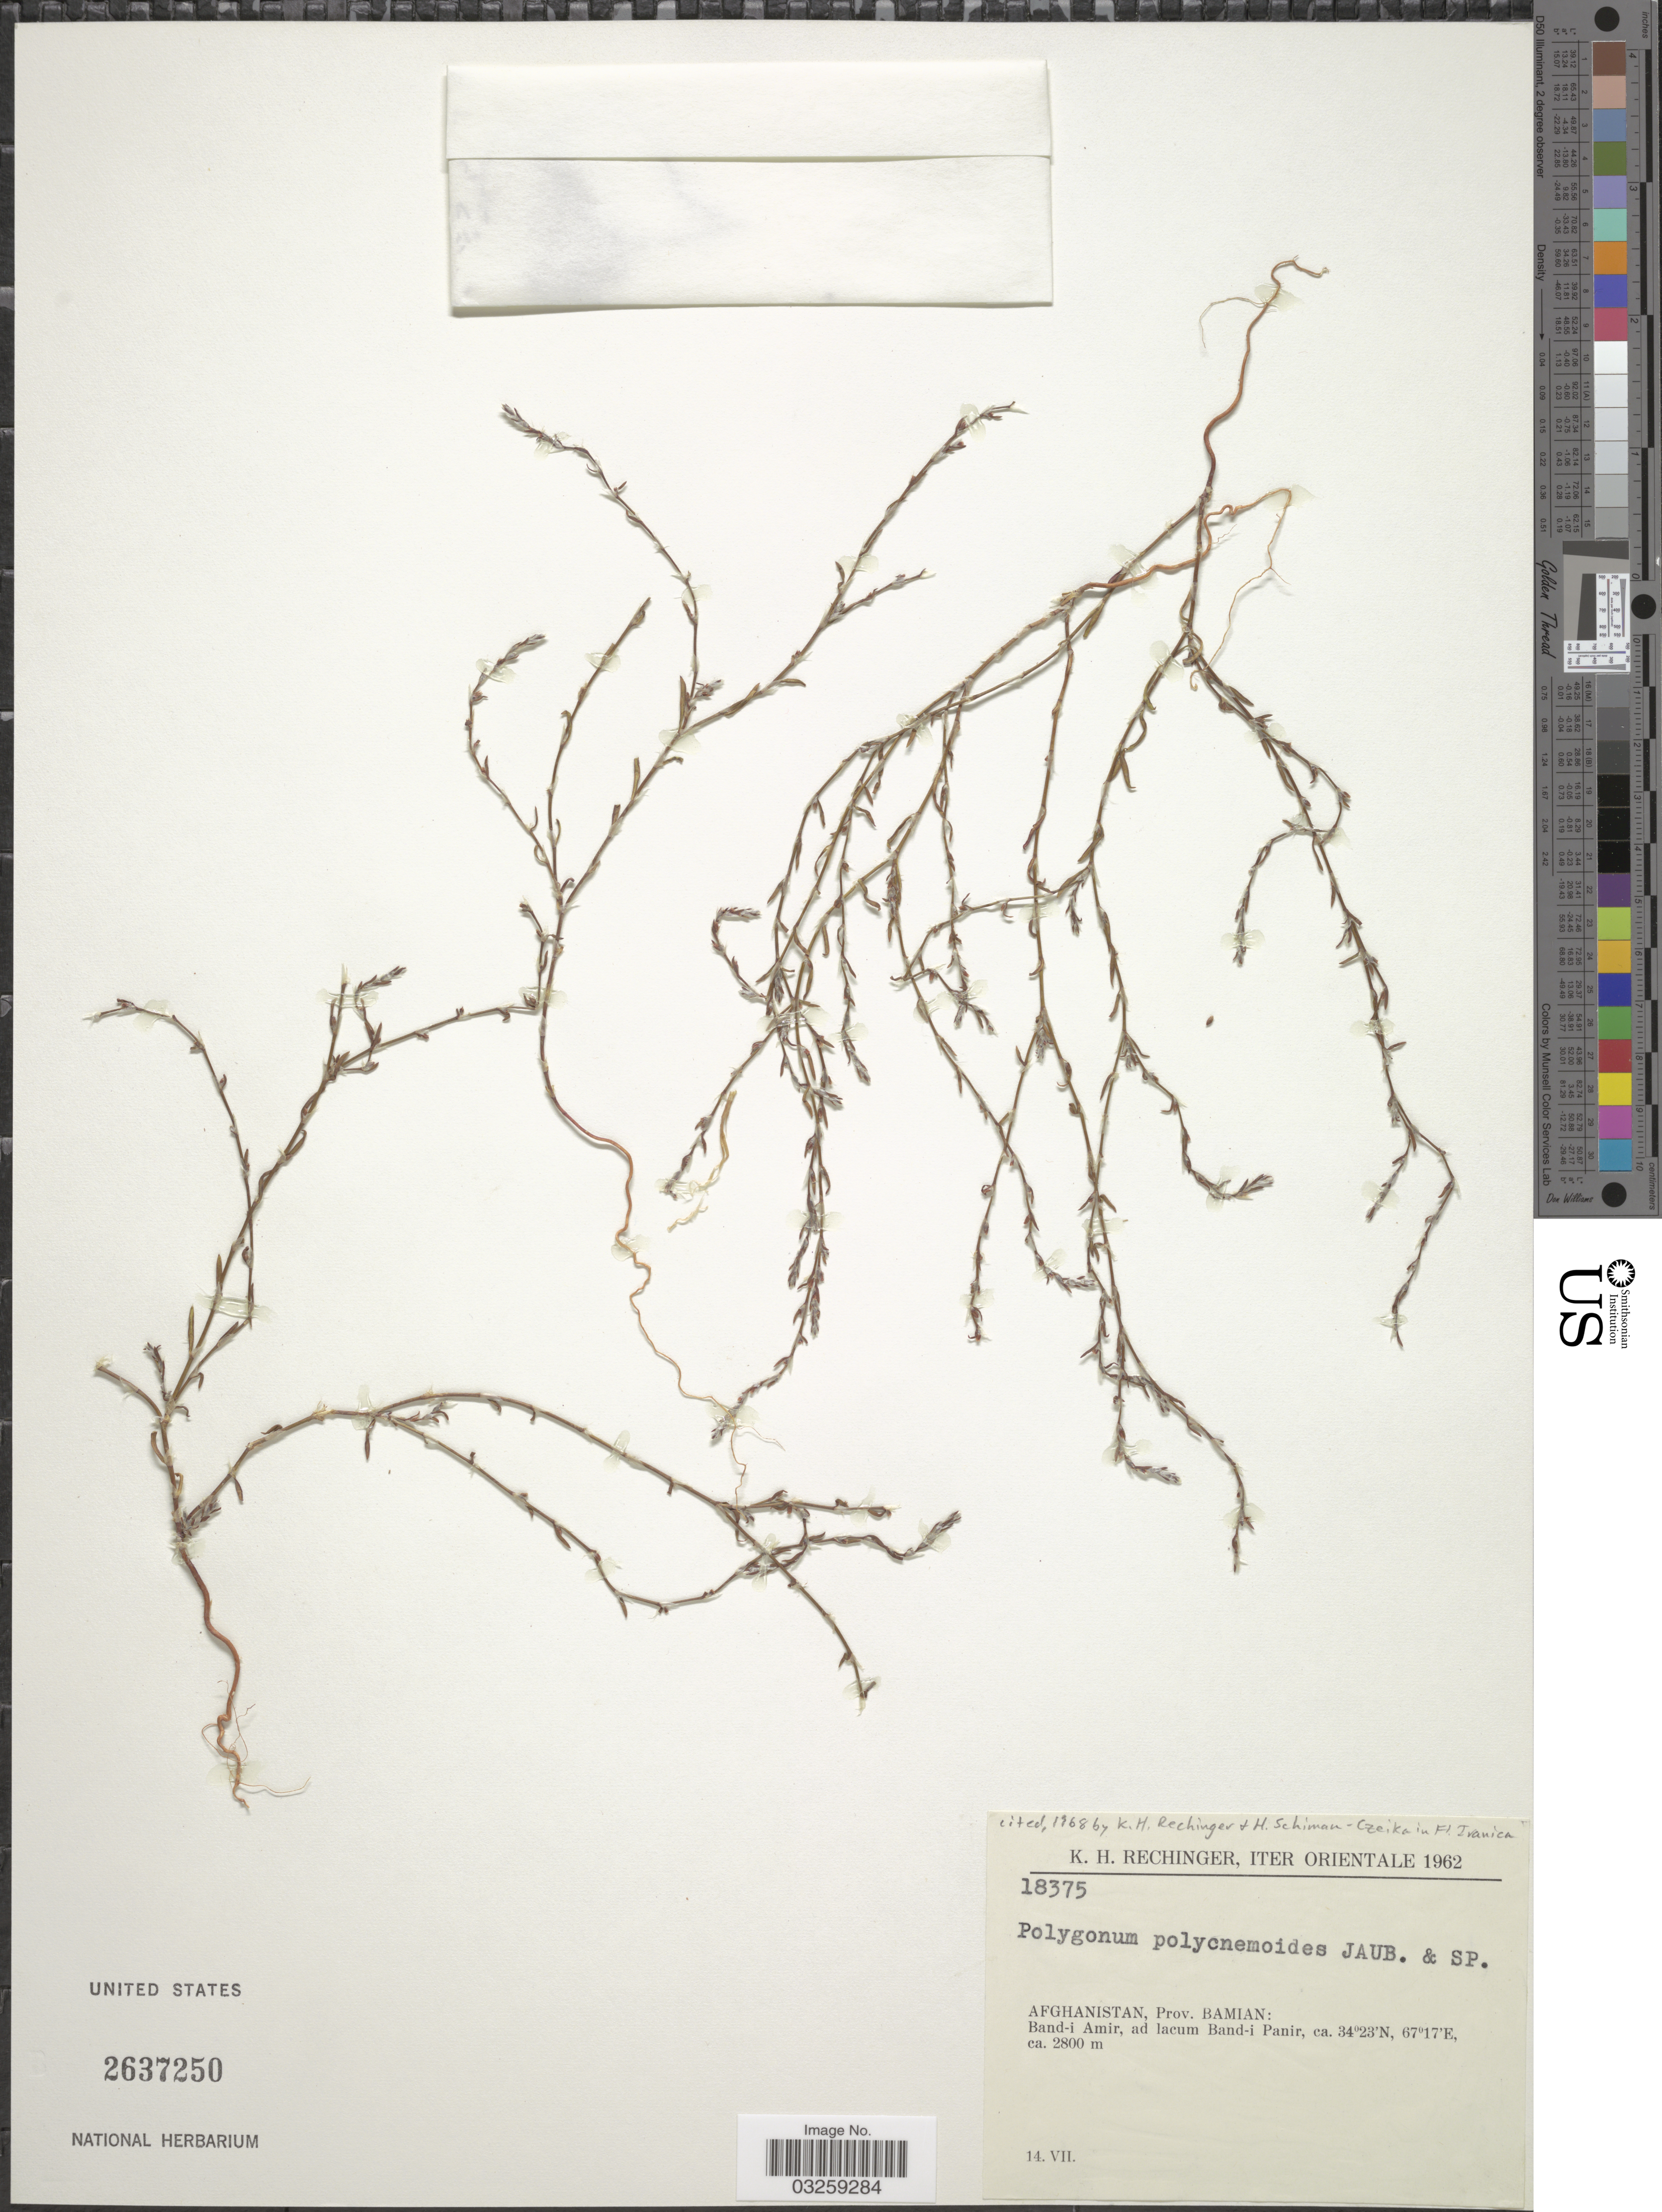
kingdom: Plantae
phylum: Tracheophyta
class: Magnoliopsida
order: Caryophyllales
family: Polygonaceae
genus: Polygonum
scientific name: Polygonum polycnemoides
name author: Jaub. & Spach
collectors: K. H. Rechinger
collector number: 18375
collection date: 1962-07-14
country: Afghanistan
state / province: Bamian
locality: Band-i Amir, ad lacum Band-i Panir.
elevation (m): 2800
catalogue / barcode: US 2637250